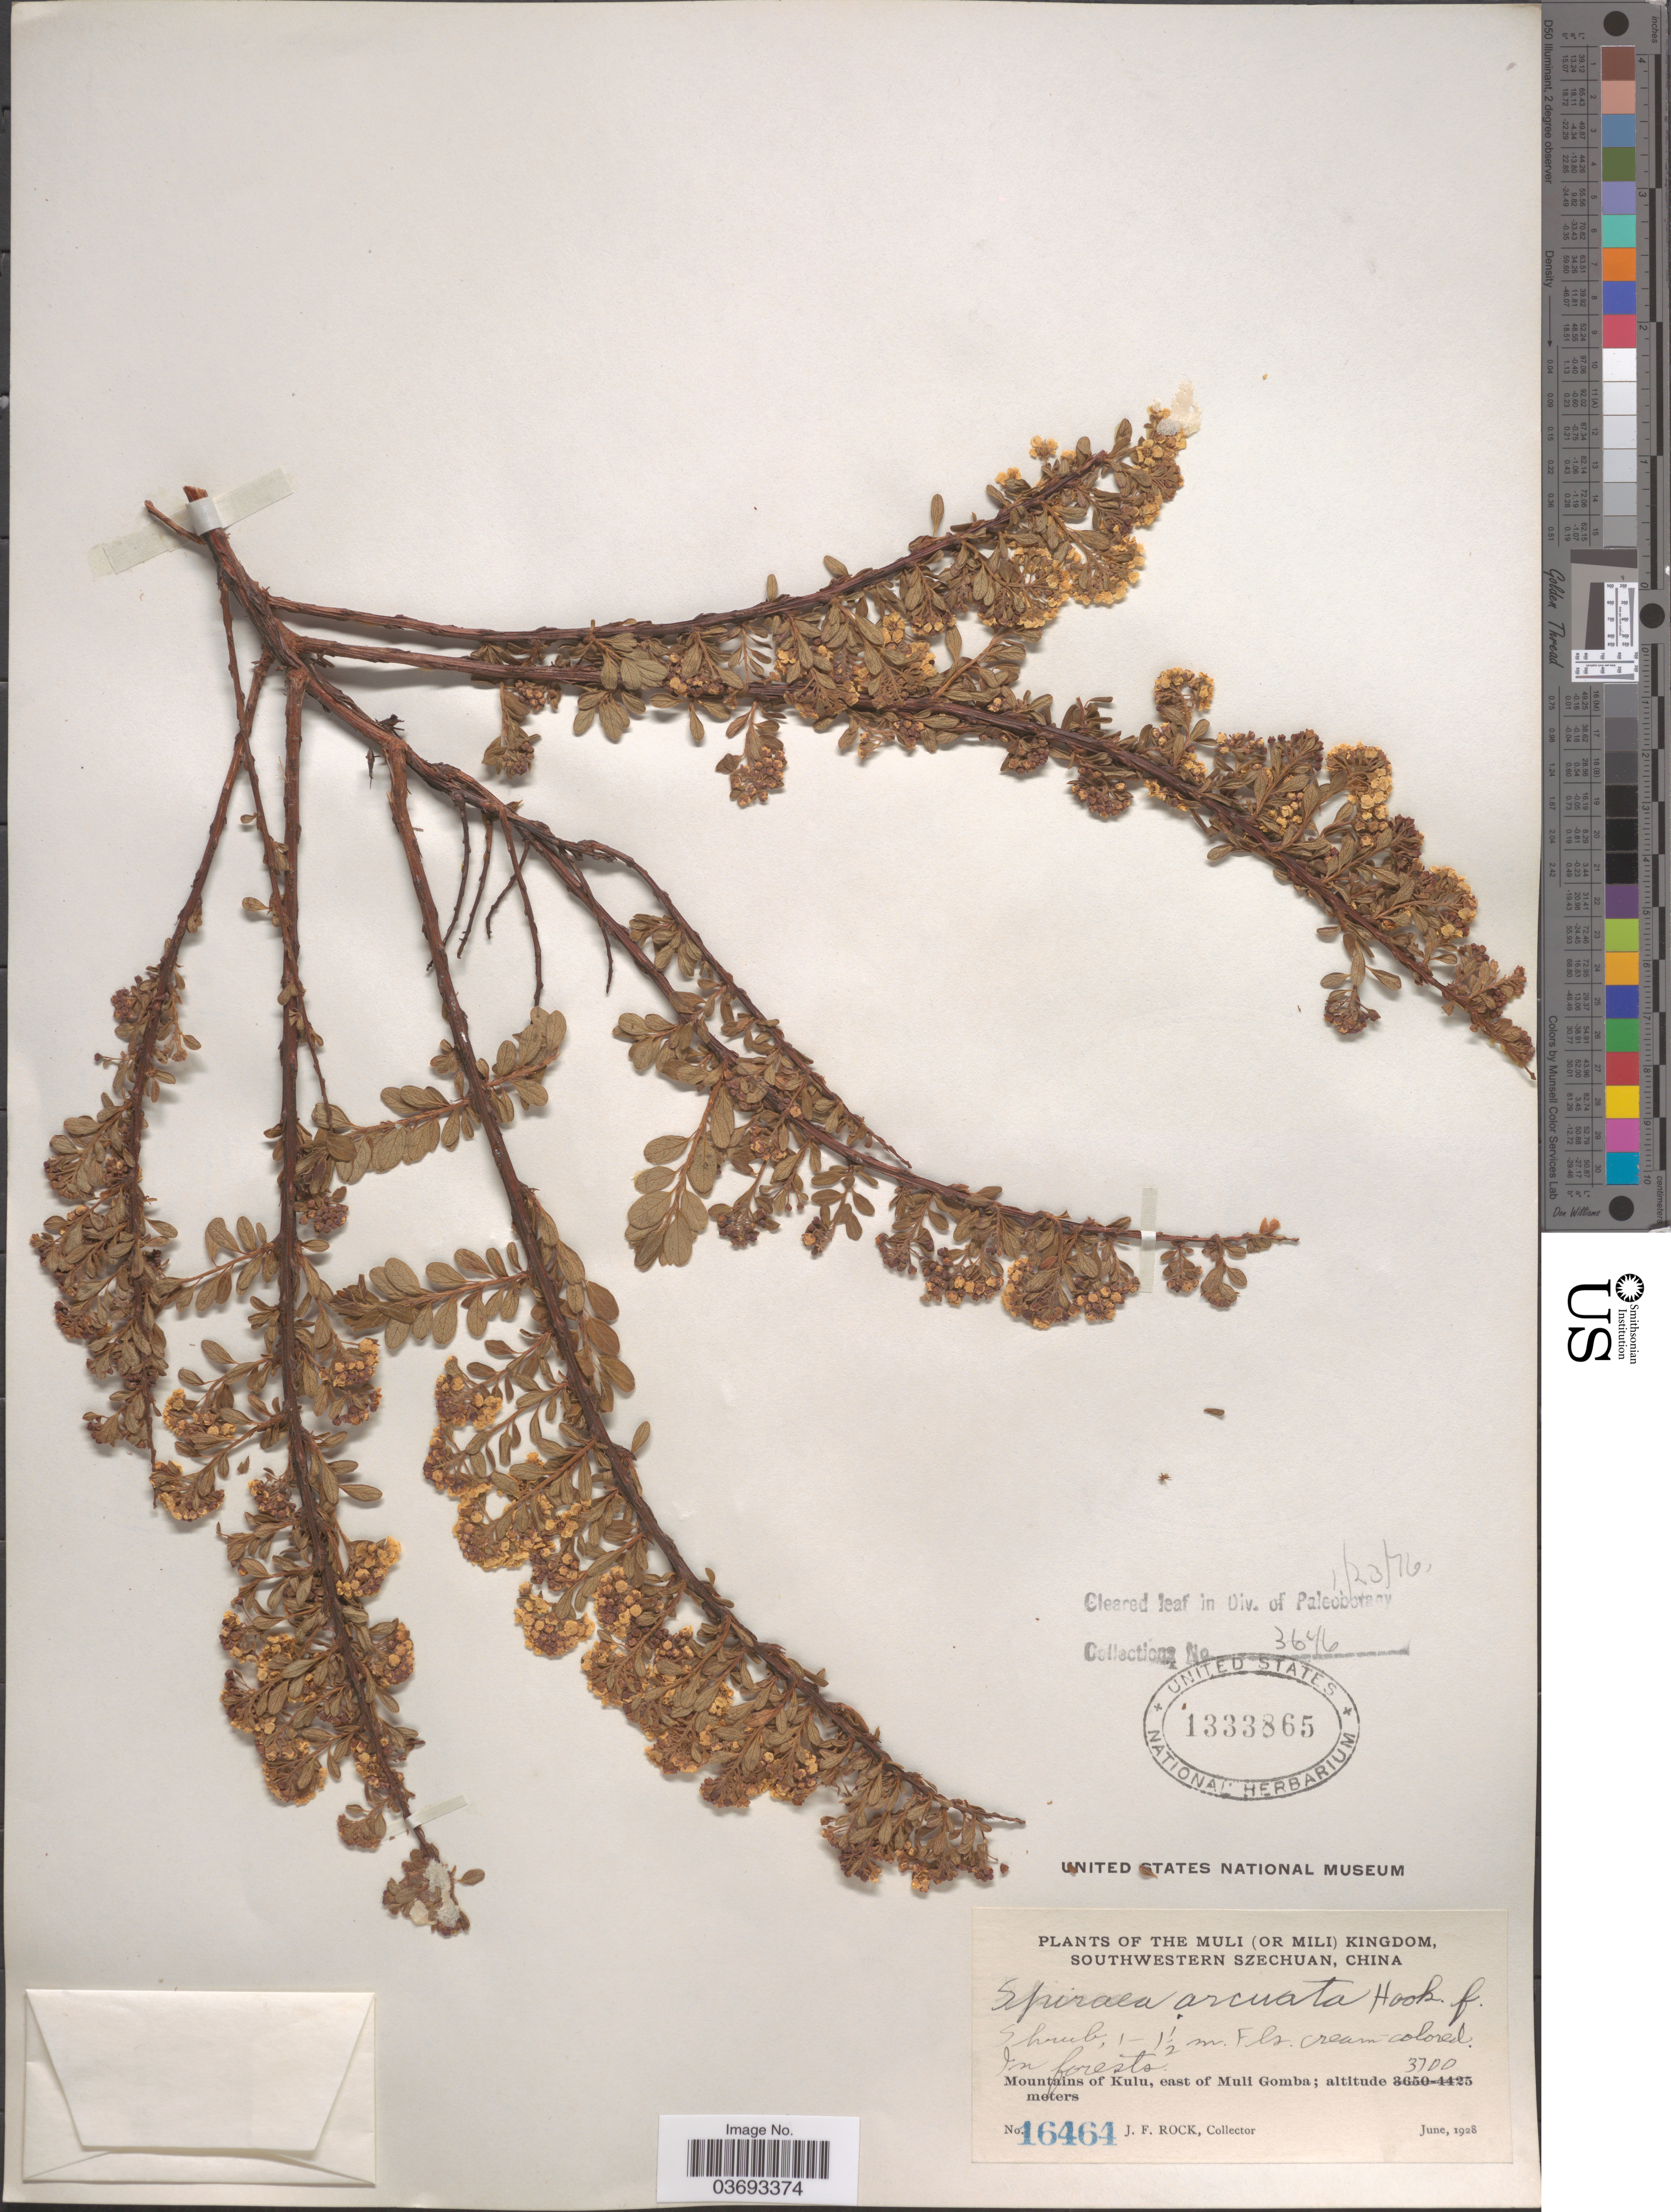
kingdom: Plantae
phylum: Tracheophyta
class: Magnoliopsida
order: Rosales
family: Rosaceae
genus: Spiraea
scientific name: Spiraea arcuata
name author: Hook. f.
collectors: J. Rock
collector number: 16464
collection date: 1928-06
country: China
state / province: Sichuan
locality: The Muli (or Mili) Kingdon, Southwestern Szechuan. Mountains of Kulu, east of Muli Gomba.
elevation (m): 3700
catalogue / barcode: US 1333865